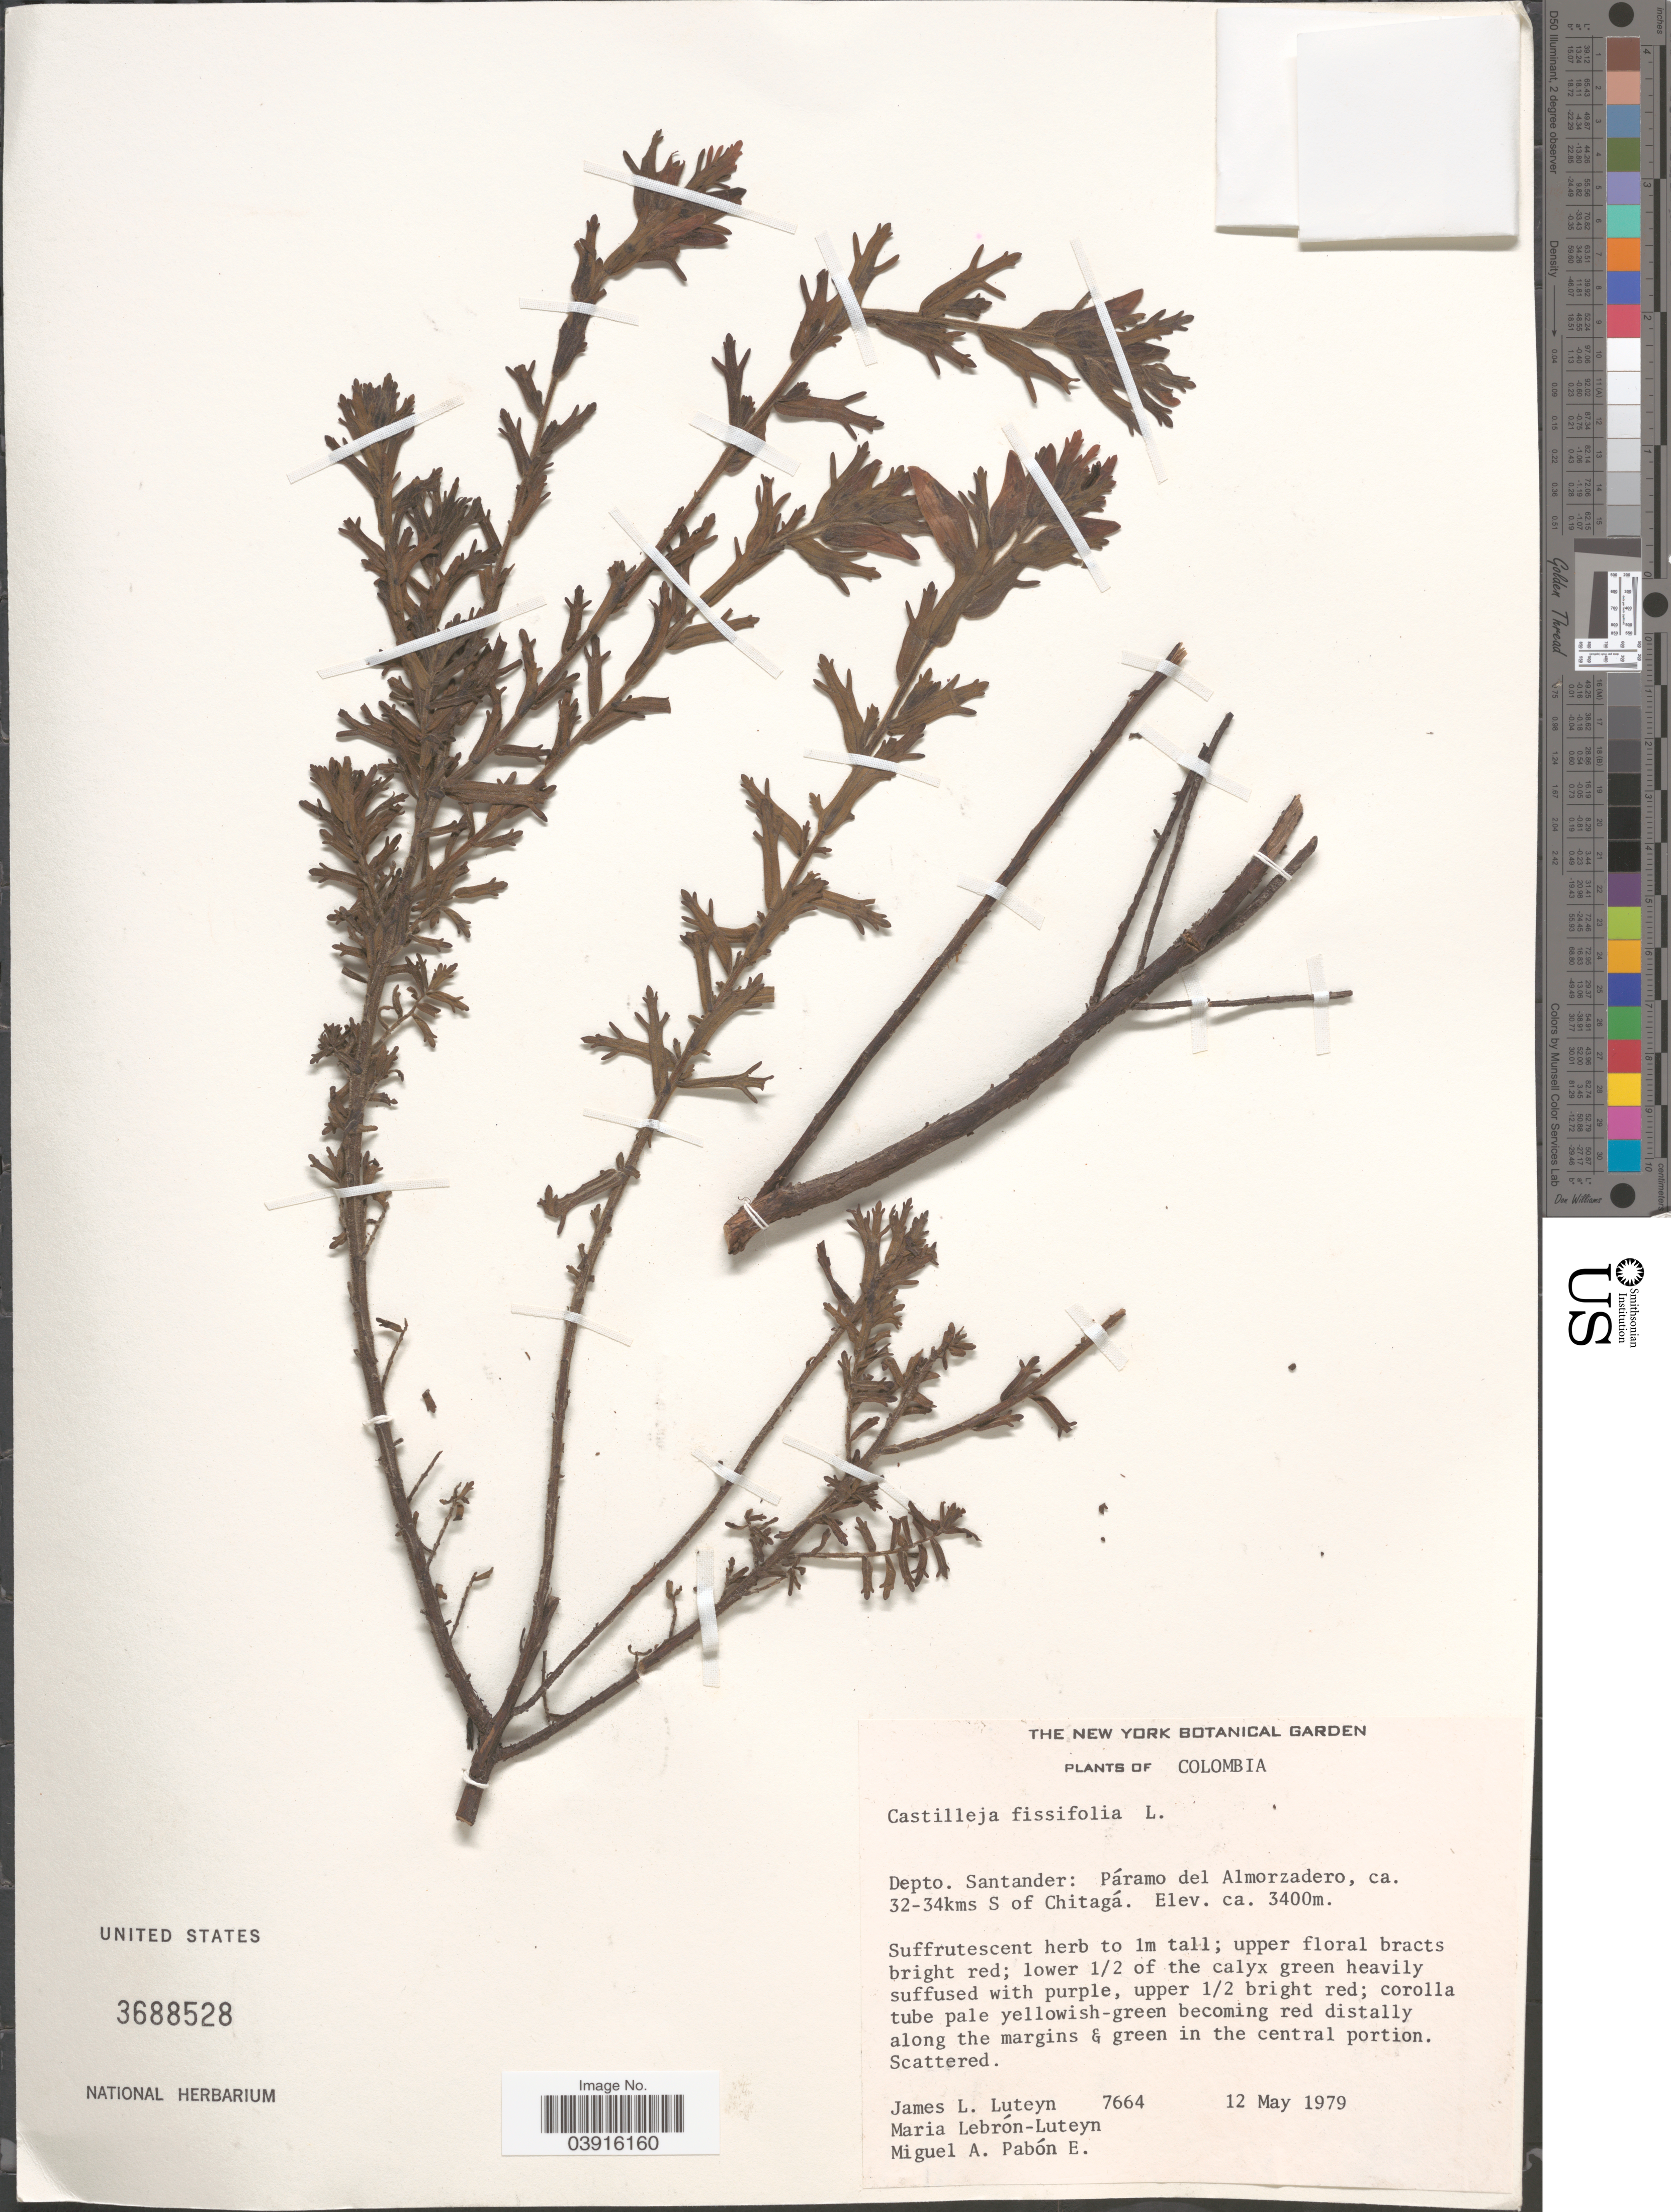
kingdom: Plantae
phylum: Tracheophyta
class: Magnoliopsida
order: Lamiales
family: Orobanchaceae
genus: Castilleja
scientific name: Castilleja fissifolia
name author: L. f.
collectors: J. Luteyn, M. L. Lebrón-Luteyn & M. A. Pabon E.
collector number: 7664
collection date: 1979-05-12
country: Colombia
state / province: Santander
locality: Depto. Santander: Páramo del Almorzadero, ca. 32-34kms S of Chitagá.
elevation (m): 3400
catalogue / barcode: US 3688528